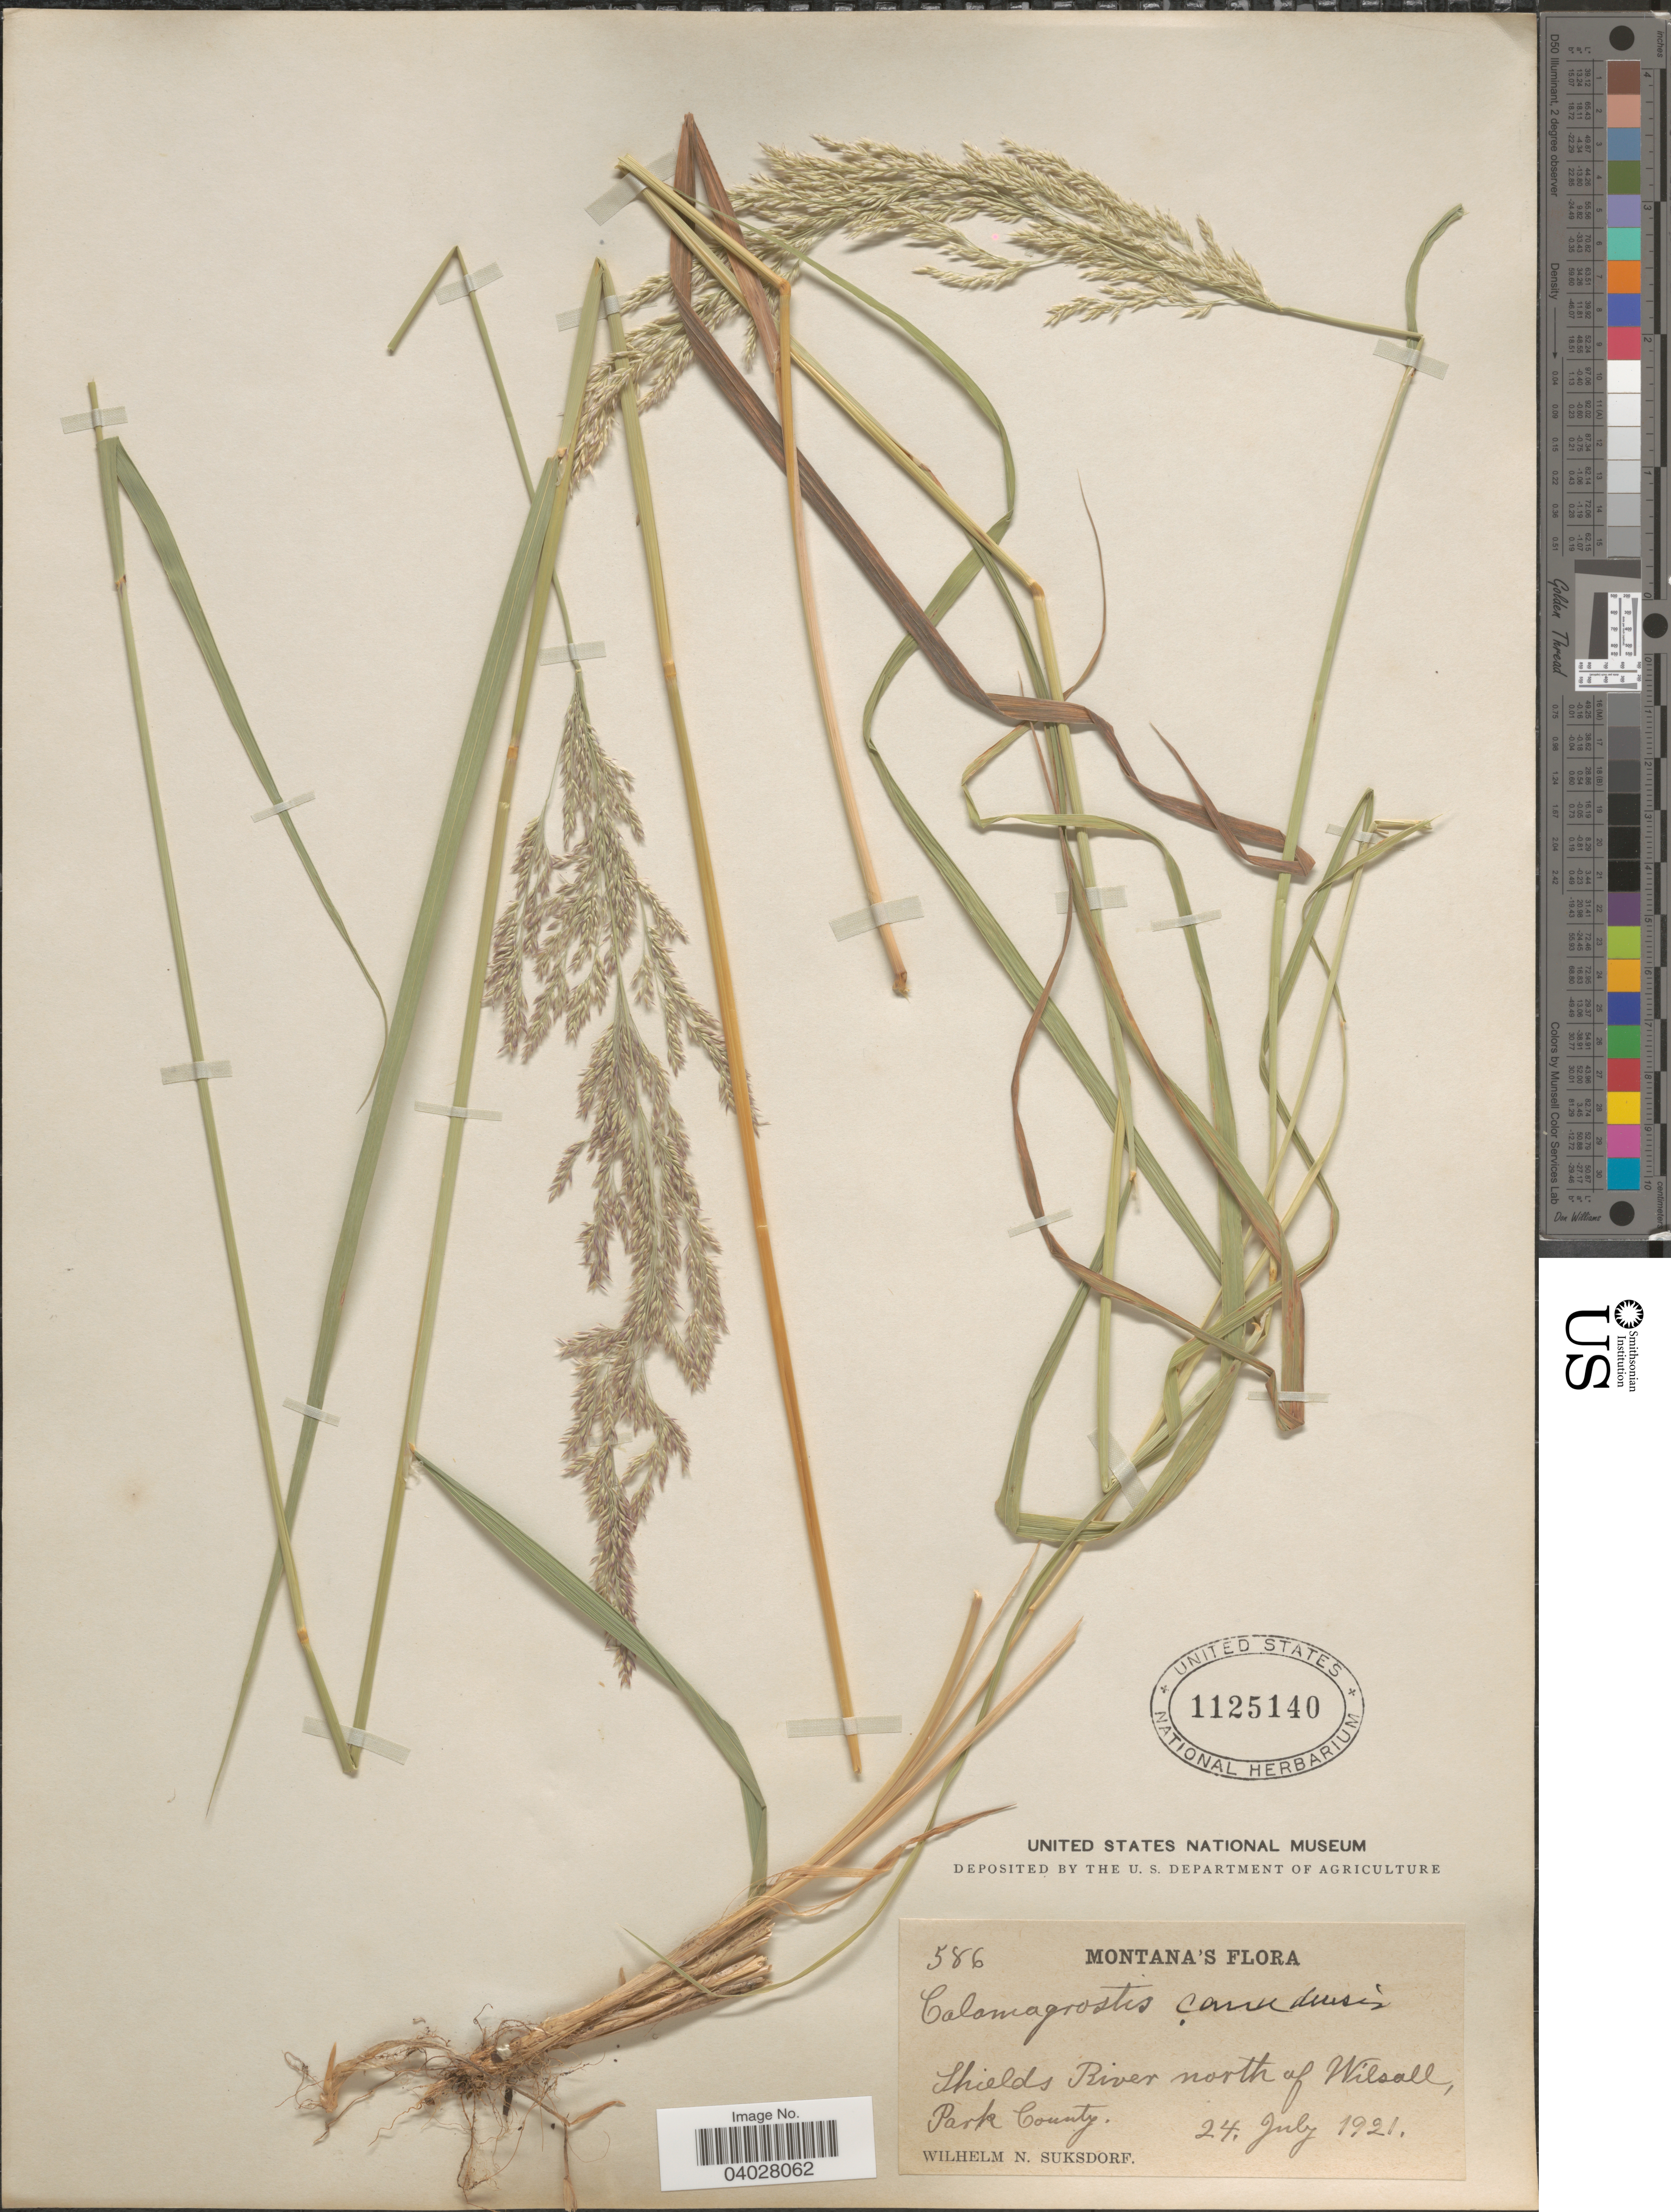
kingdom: Plantae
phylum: Tracheophyta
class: Liliopsida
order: Poales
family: Poaceae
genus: Calamagrostis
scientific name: Calamagrostis canadensis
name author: (Michx.) P. Beauv.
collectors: W. N. Suksdorf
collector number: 586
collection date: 1921-07-24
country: United States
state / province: Montana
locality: Shields River north of Wilsall, Park County.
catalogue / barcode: US 1125140